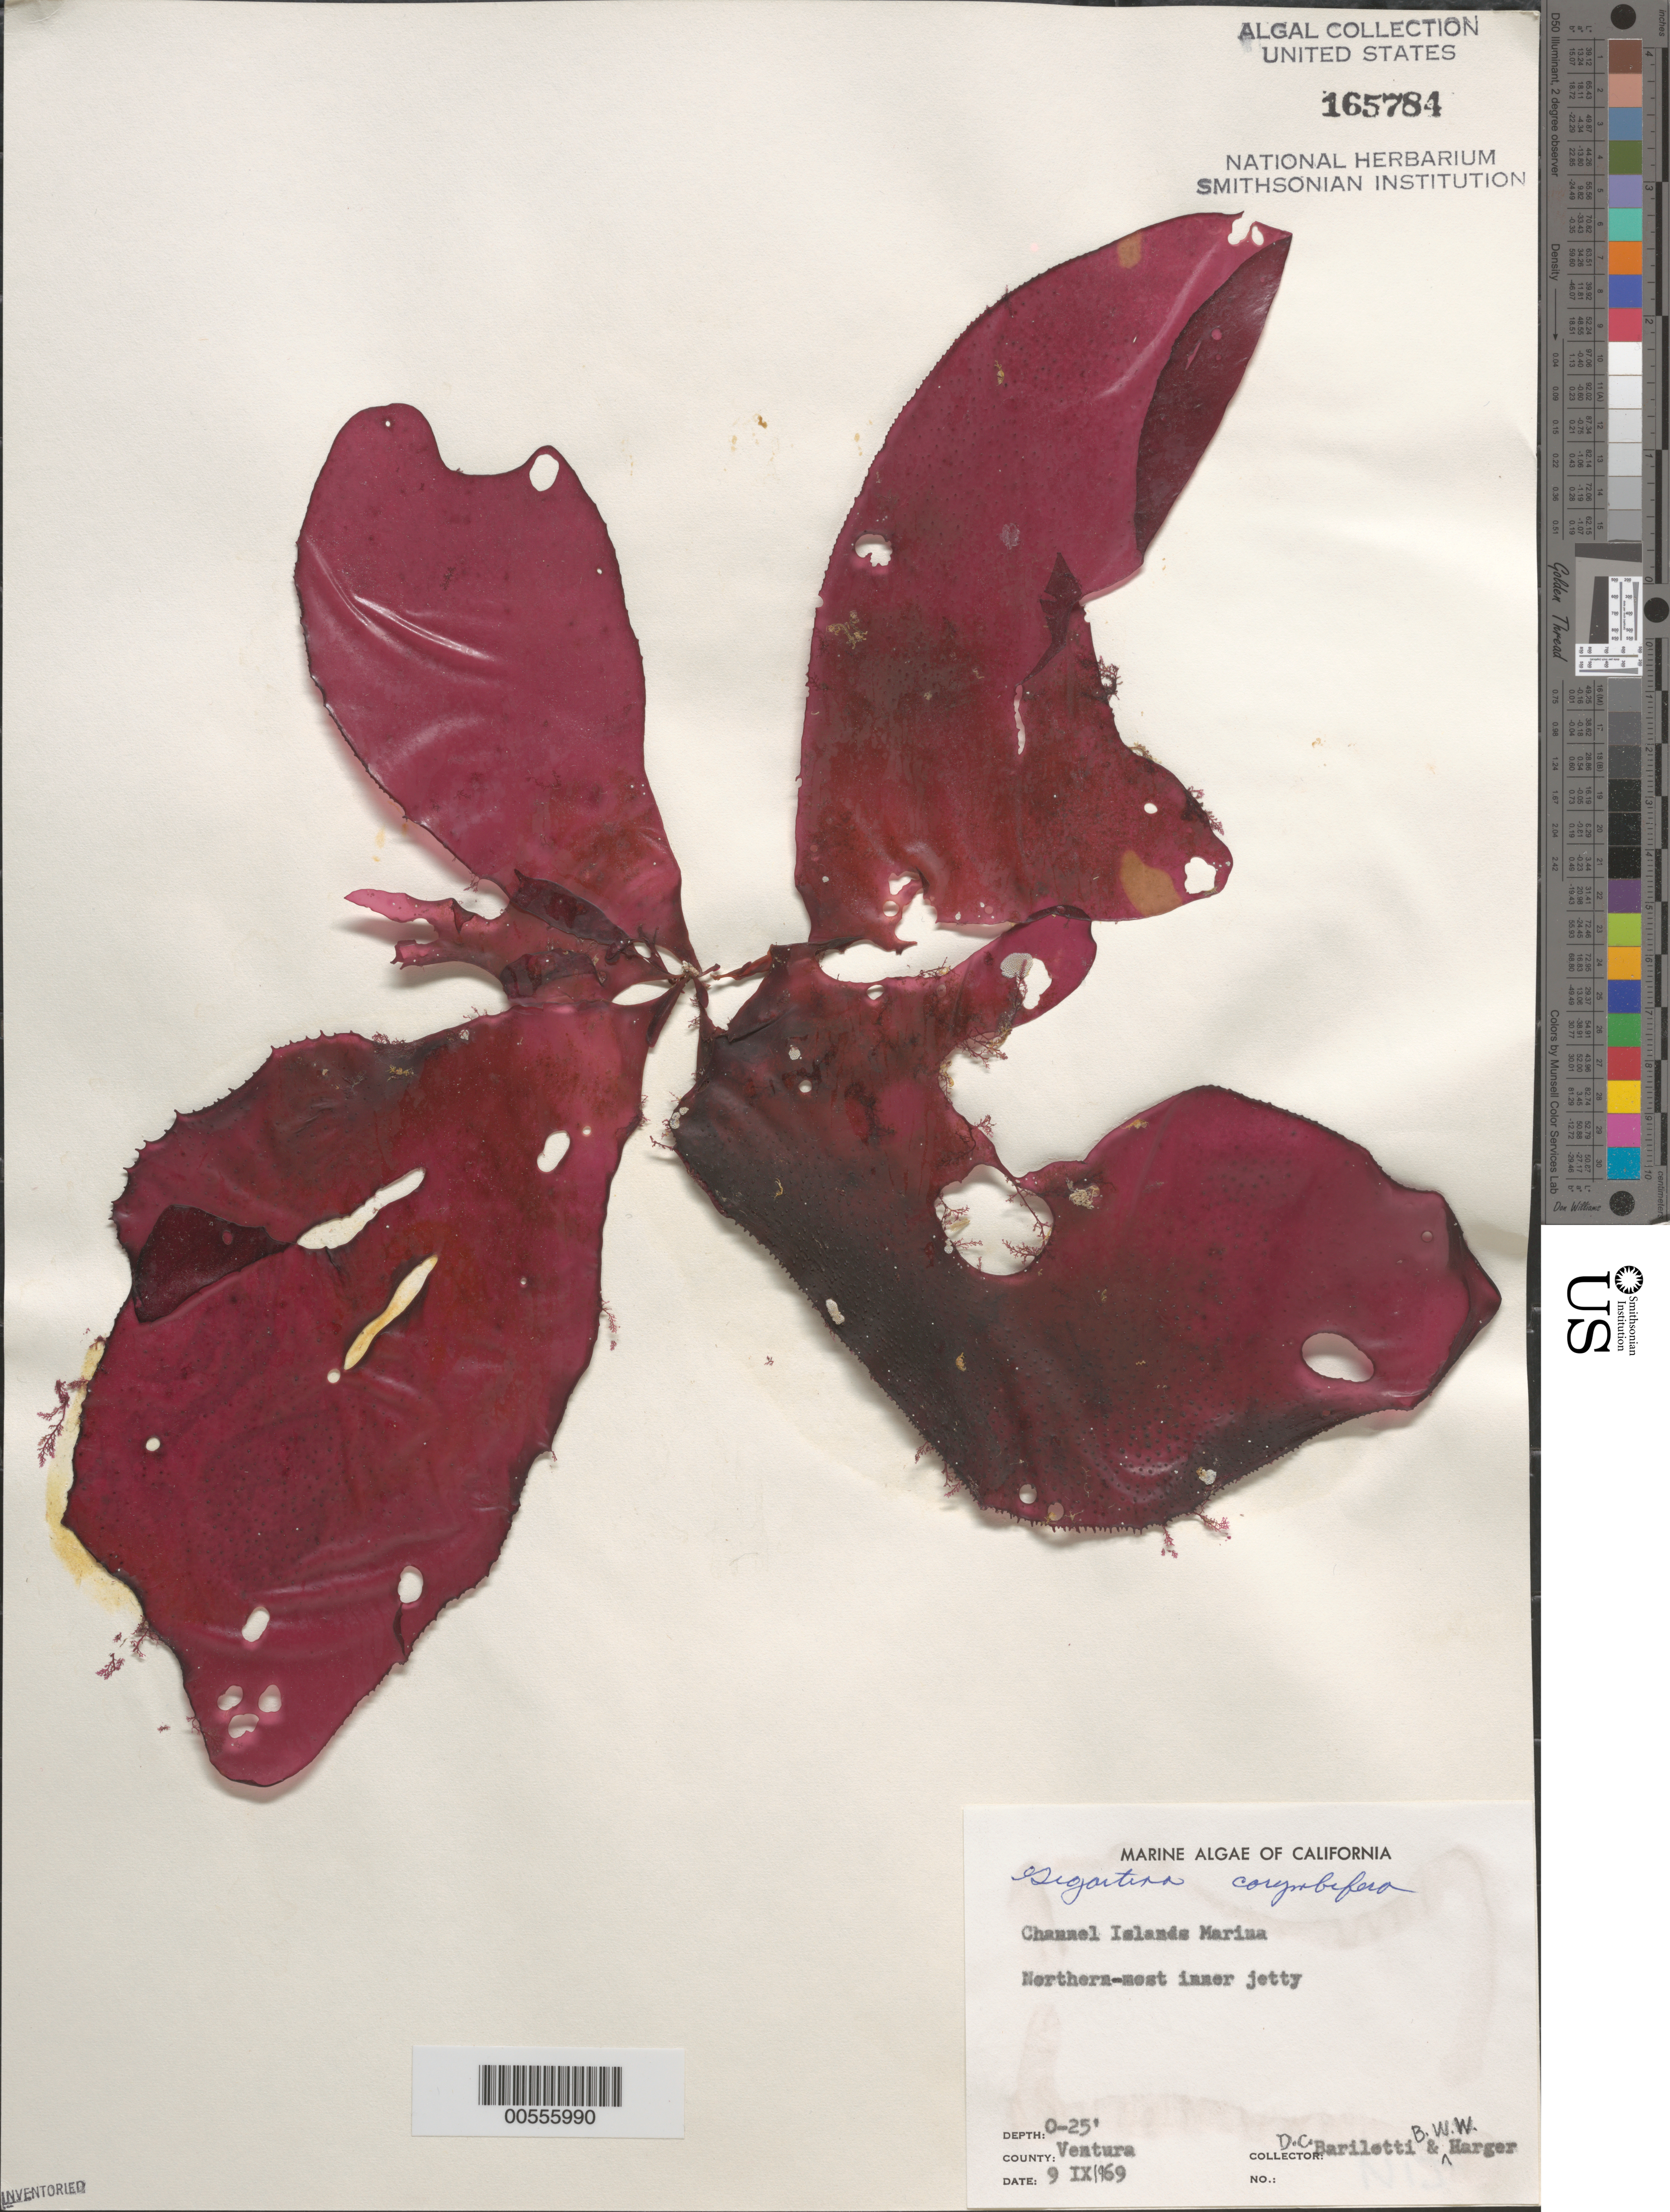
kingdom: Plantae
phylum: Rhodophyta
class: Florideophyceae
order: Gigartinales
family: Gigartinaceae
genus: Chondracanthus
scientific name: Chondracanthus corymbiferus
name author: (Kütz.) Guiry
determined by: Algae name updating Project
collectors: D. C. Barilotti & B. W. Harger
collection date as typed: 09 Sep 1969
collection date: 1969-09-09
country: United States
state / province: California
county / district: Ventura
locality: Channel Islands Marina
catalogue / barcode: US 165784